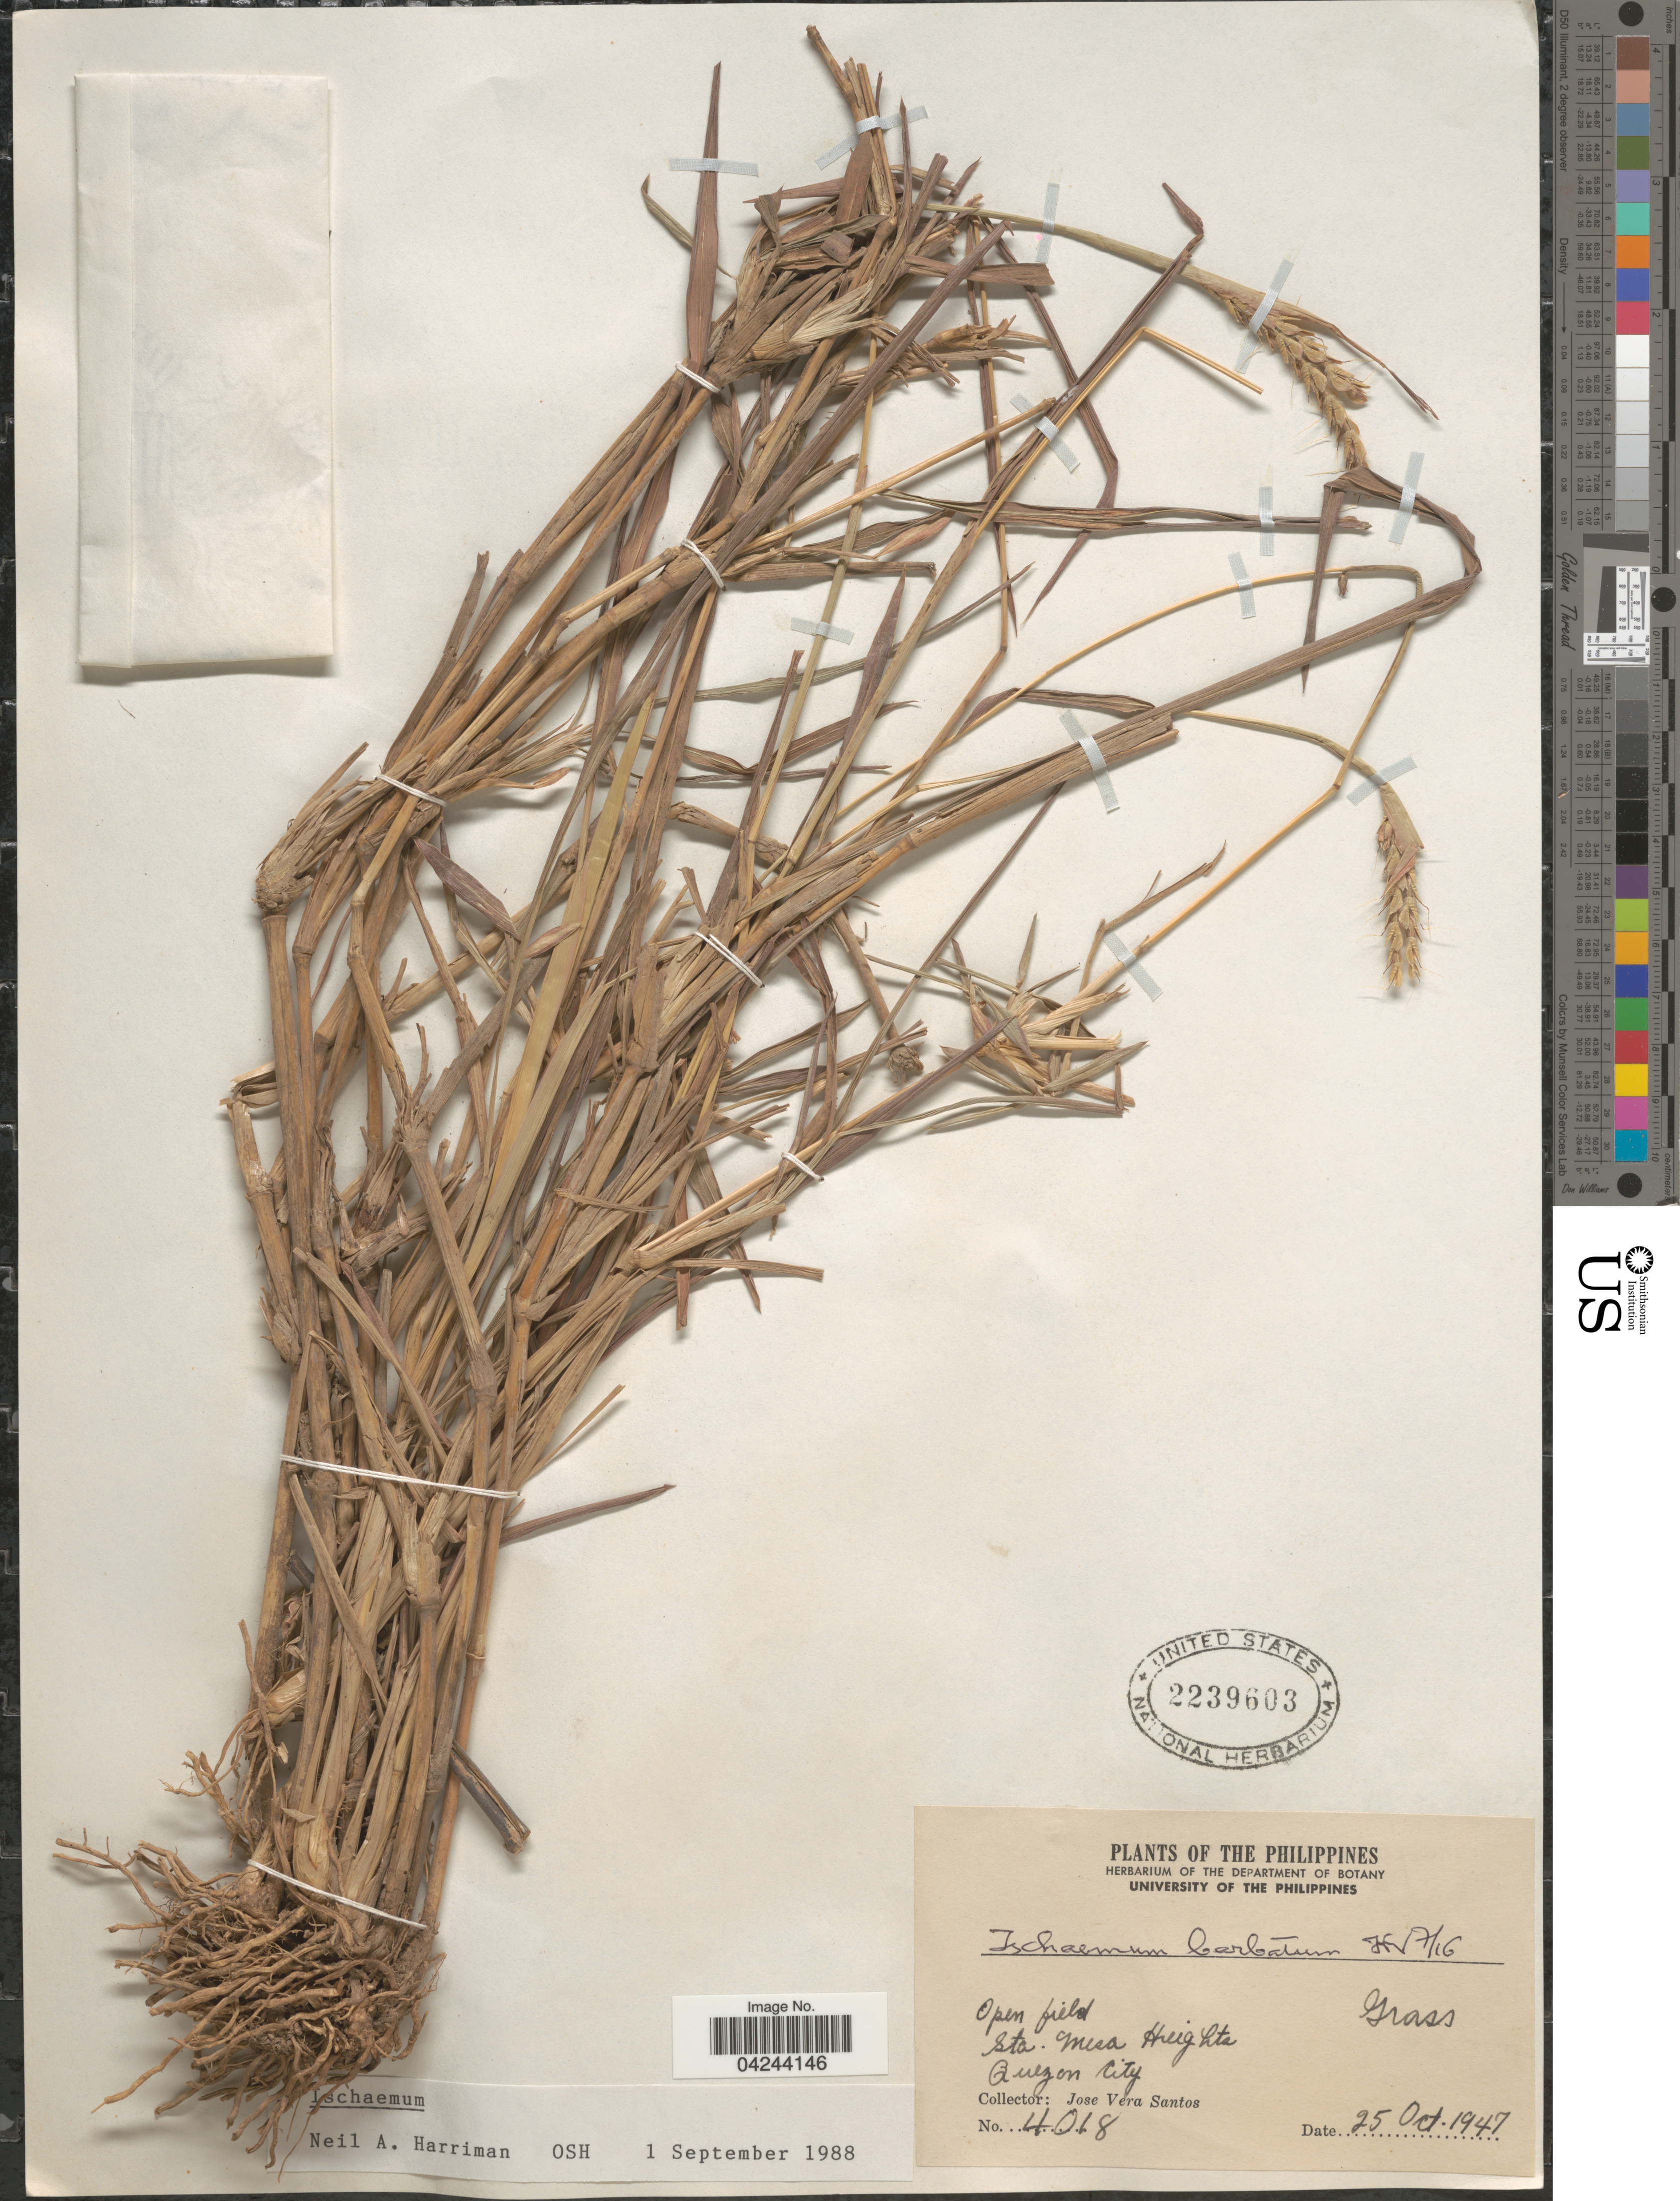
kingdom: Plantae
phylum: Tracheophyta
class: Liliopsida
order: Poales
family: Poaceae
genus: Ischaemum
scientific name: Ischaemum barbatum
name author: Blume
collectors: J. Vera Santos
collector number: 4018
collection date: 1947-10-25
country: Philippines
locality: Sta. Mesa Heights. Quezon City.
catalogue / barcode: US 2239603